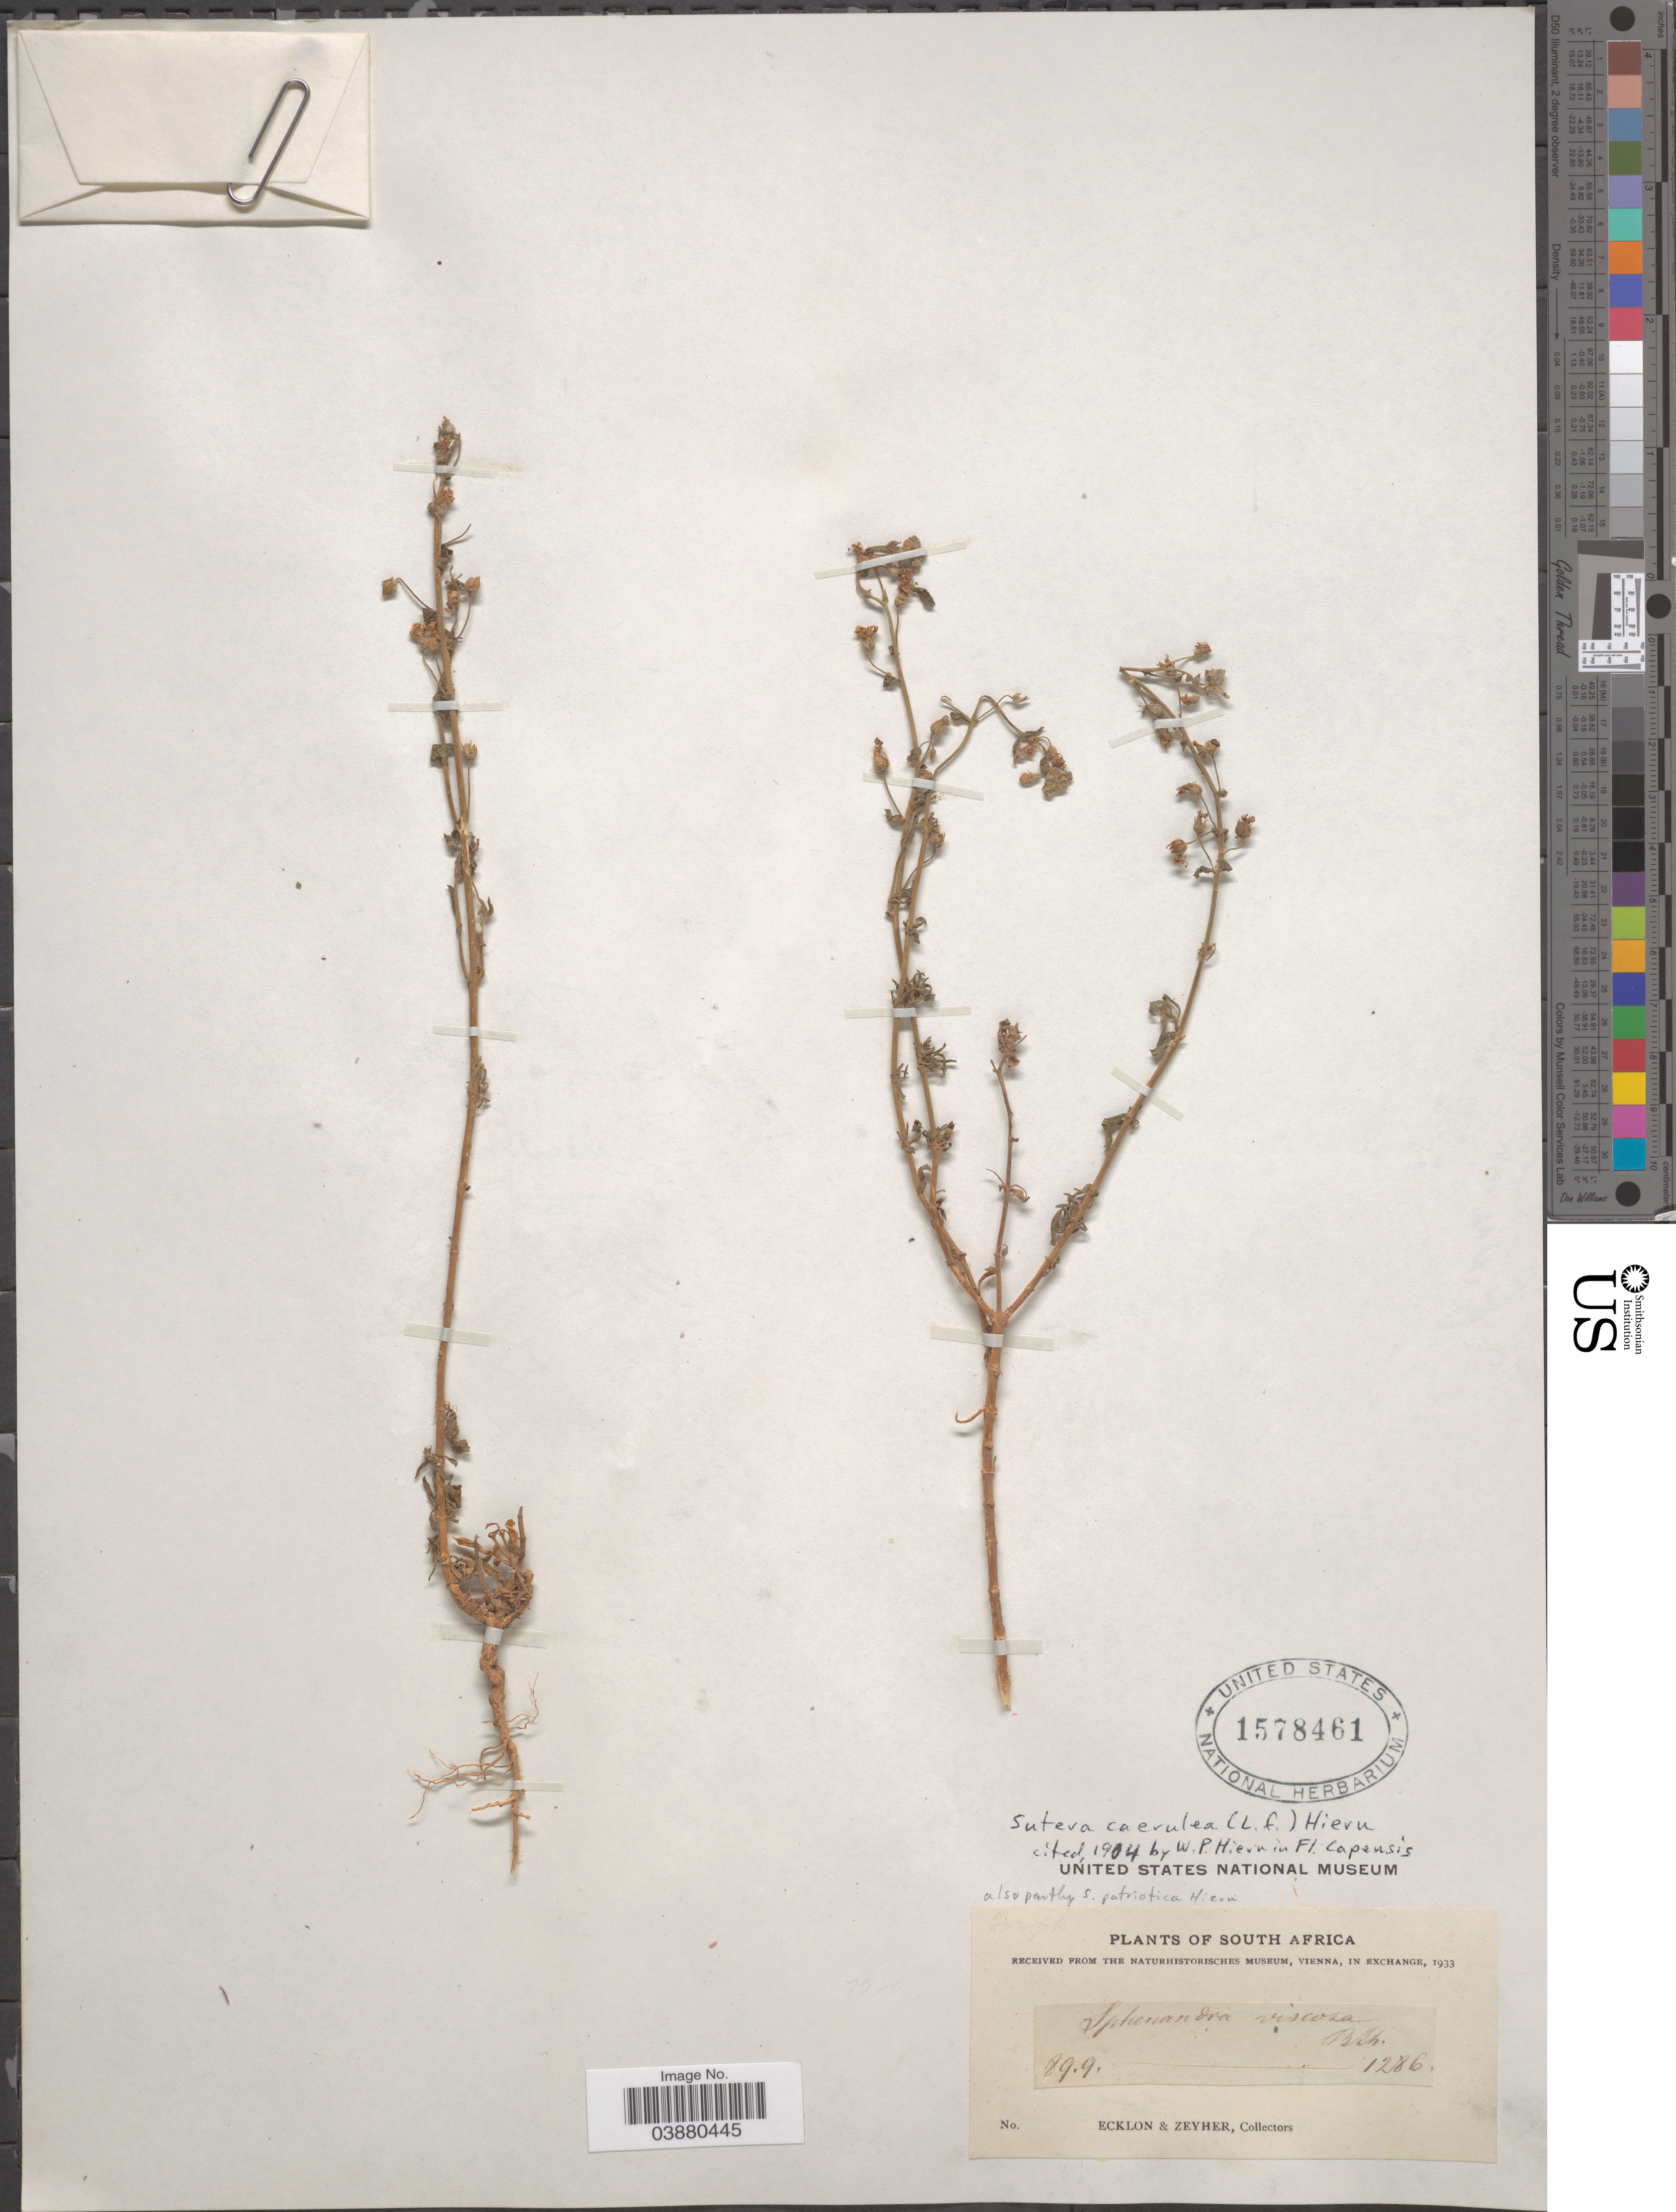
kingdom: Plantae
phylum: Tracheophyta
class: Magnoliopsida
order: Lamiales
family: Scrophulariaceae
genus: Sutera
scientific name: Sutera caerulea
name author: Hiern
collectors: -. Ecklon & -. Zeyher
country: South Africa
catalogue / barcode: US 1578461